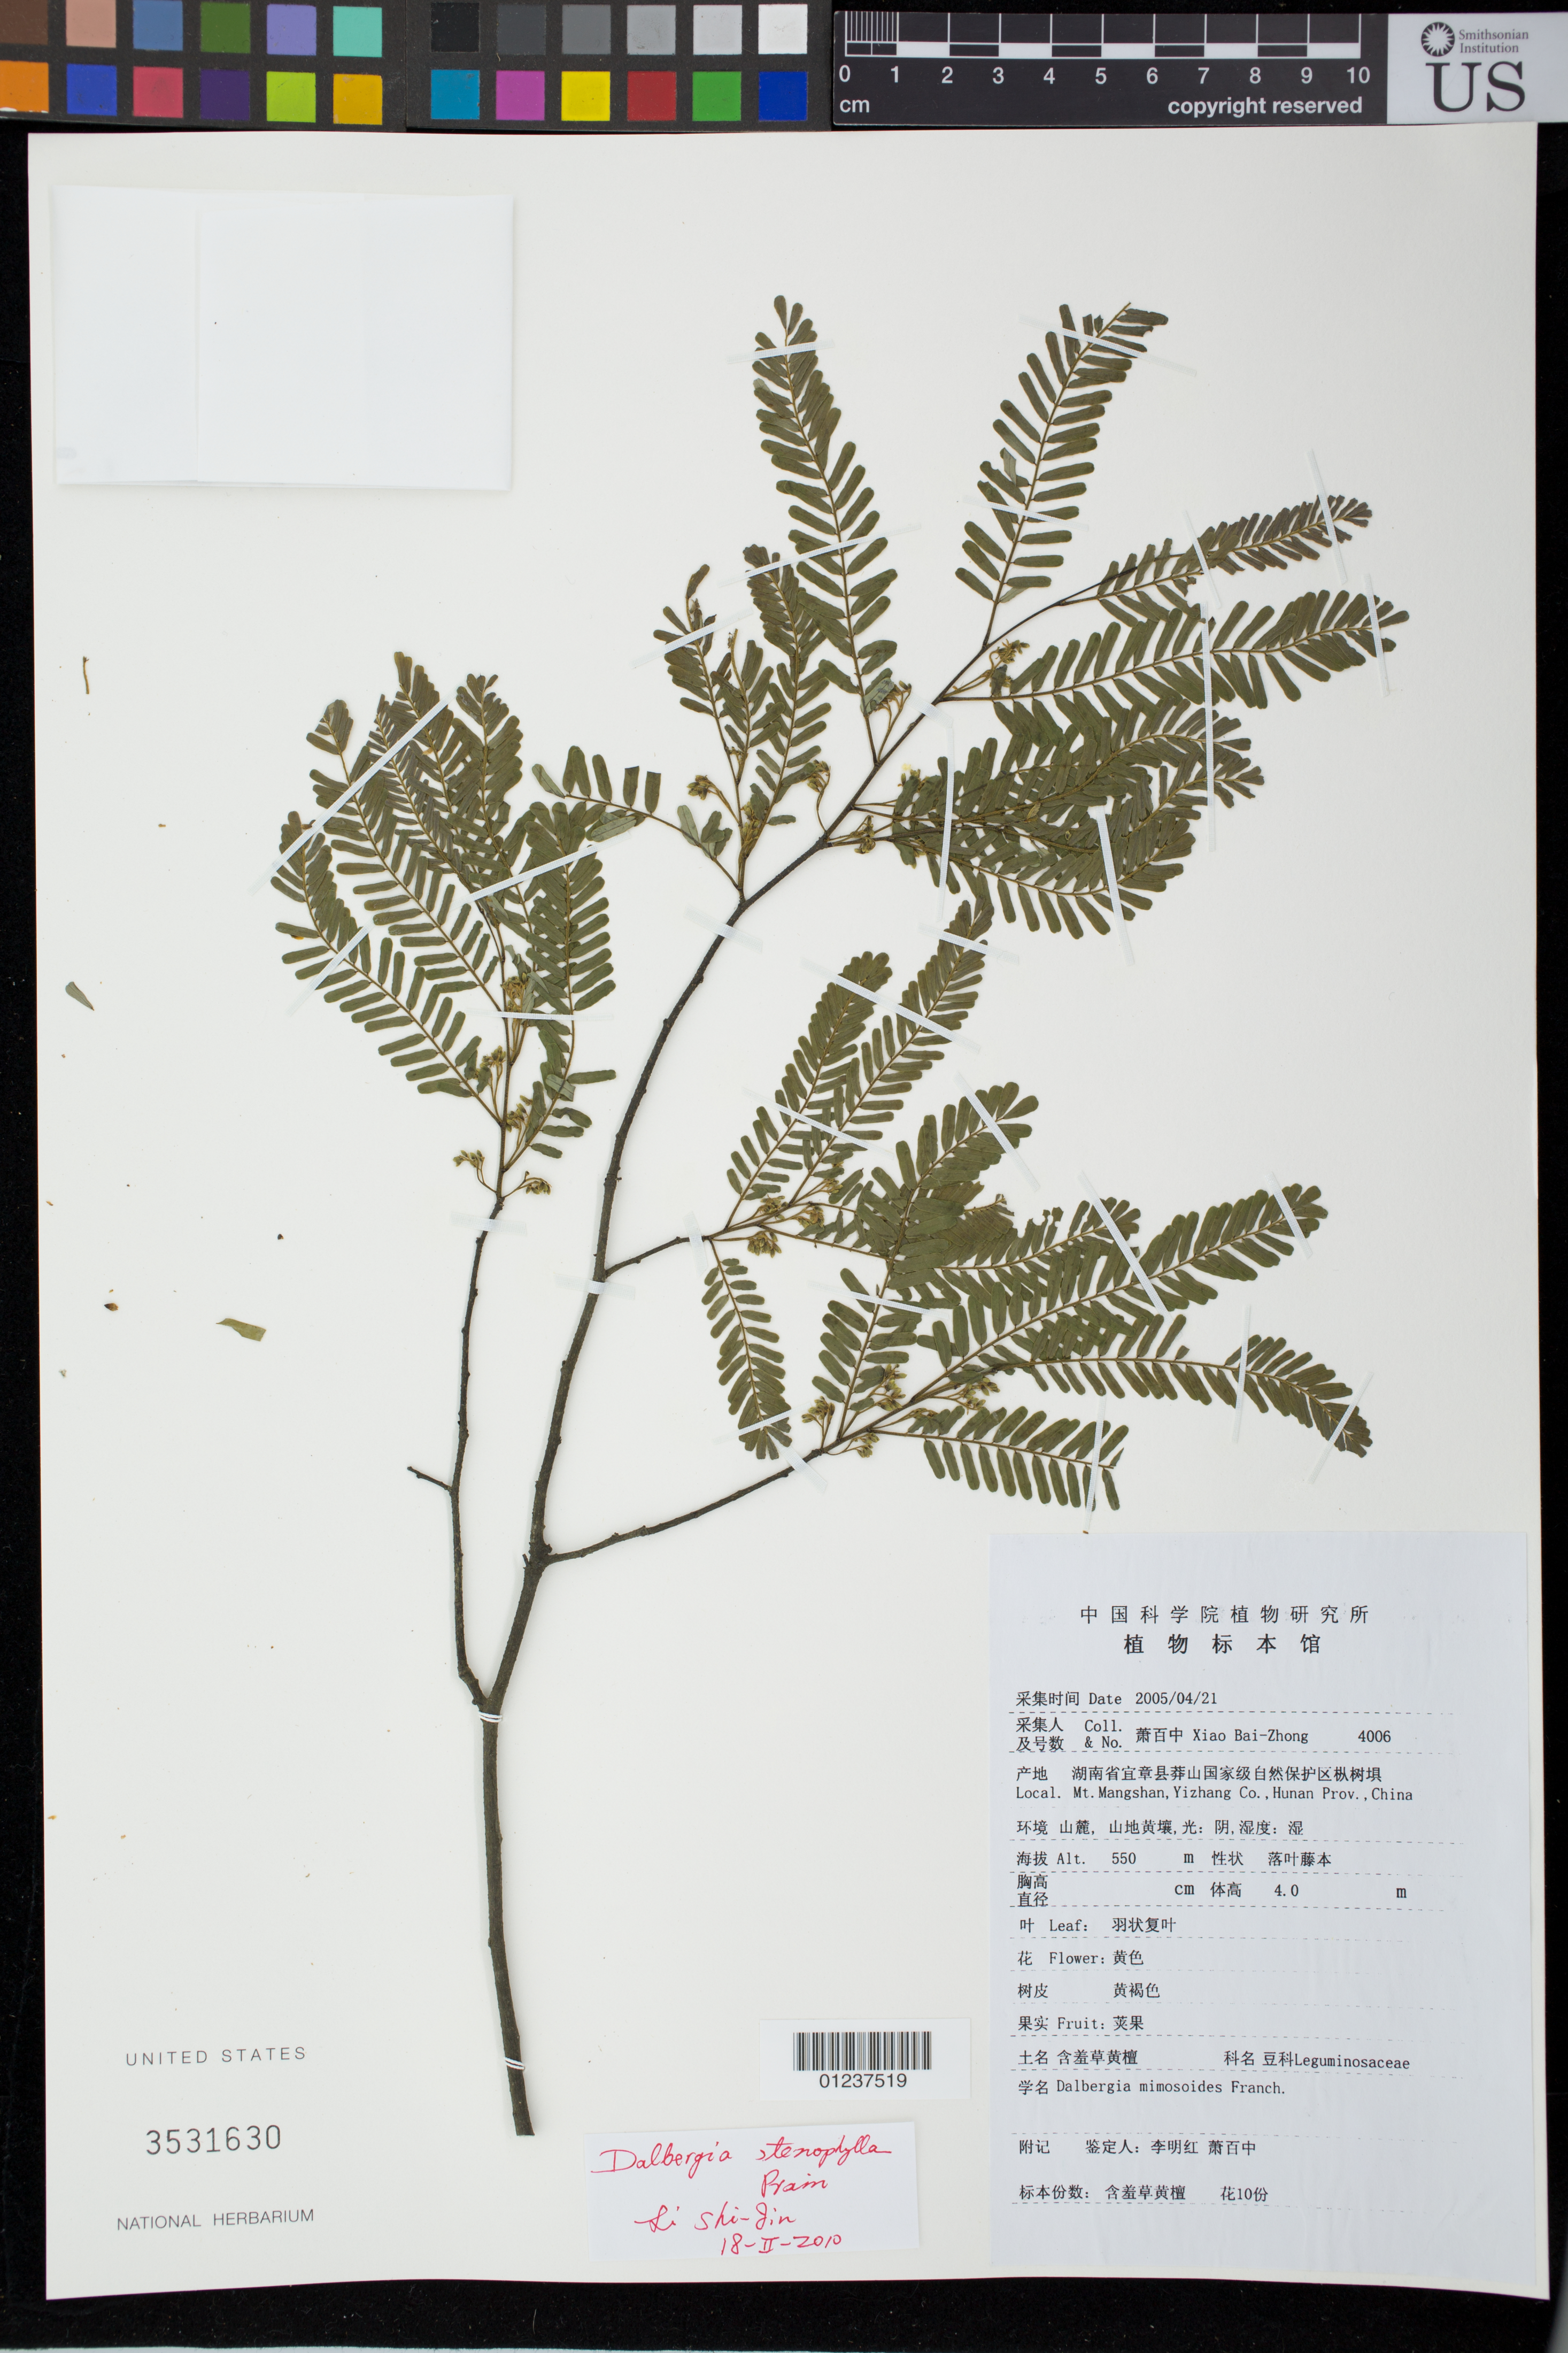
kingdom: Plantae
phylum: Tracheophyta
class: Magnoliopsida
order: Fabales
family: Fabaceae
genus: Dalbergia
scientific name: Dalbergia stenophylla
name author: Prain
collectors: B. Z. Xiao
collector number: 4006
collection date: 2005-04-21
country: China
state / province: Hunan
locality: Mt. Mangshan, Yizhang Co.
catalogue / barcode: US 3531630